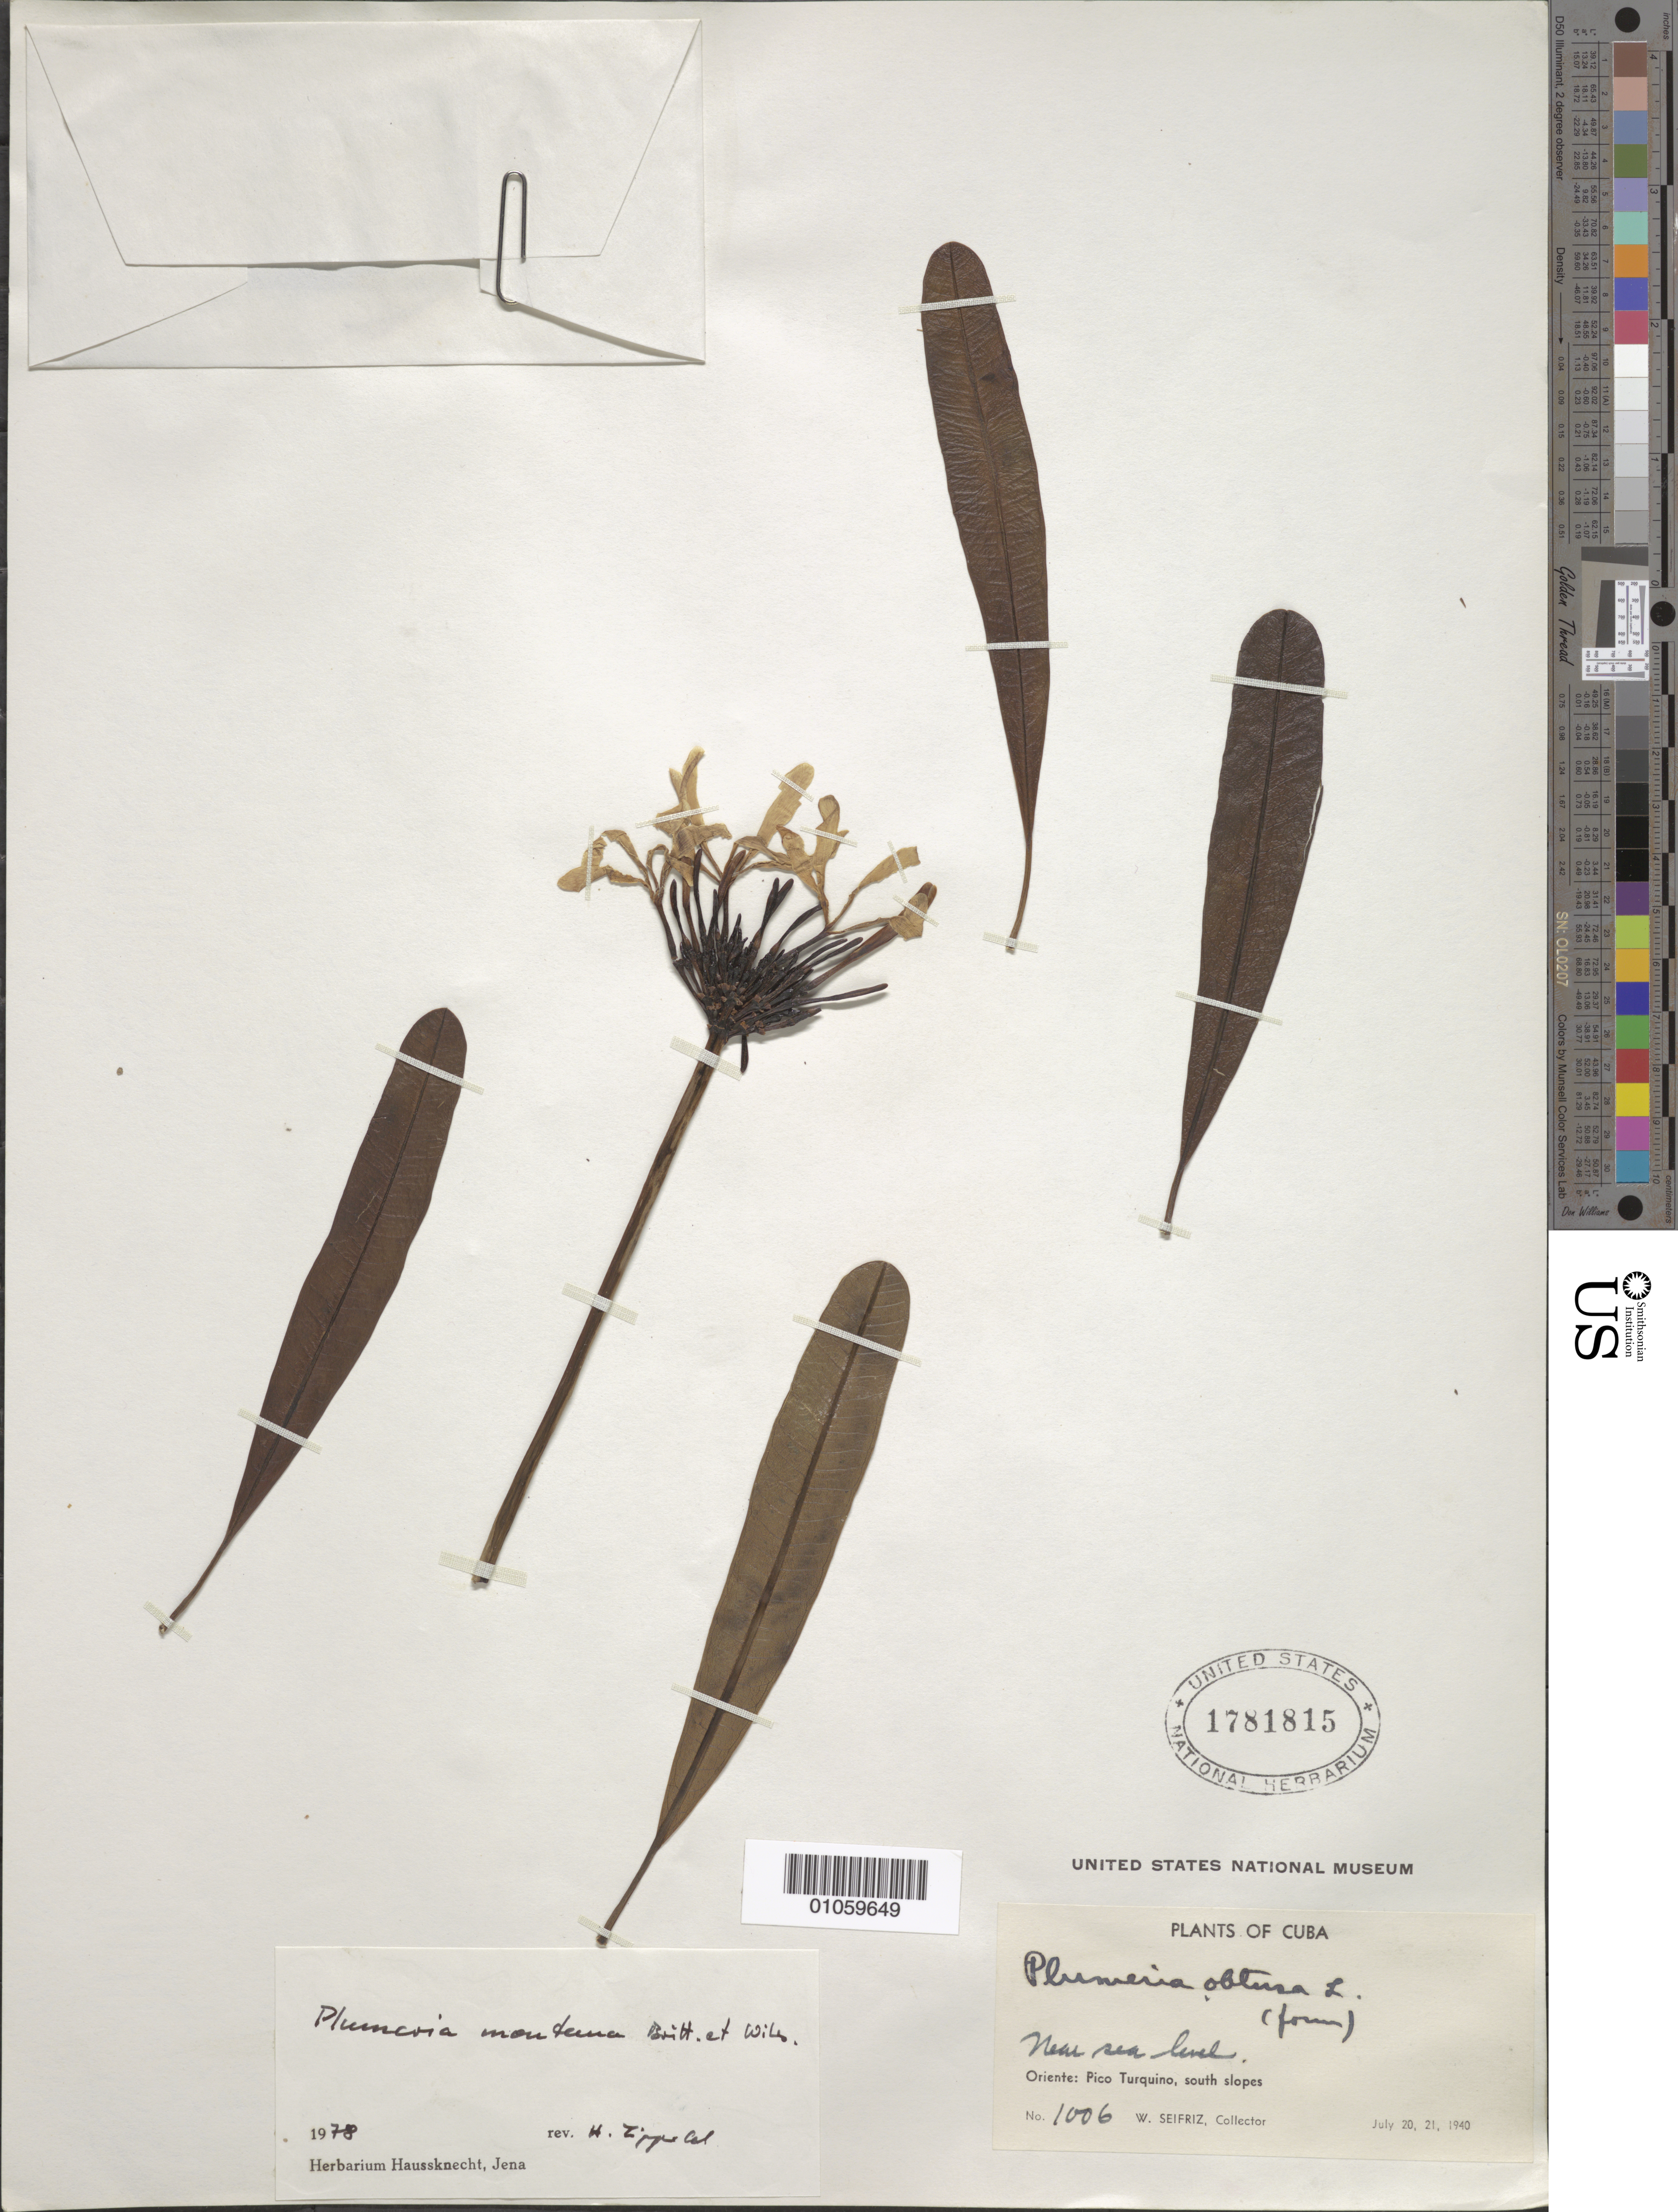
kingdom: Plantae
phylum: Tracheophyta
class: Magnoliopsida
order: Gentianales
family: Apocynaceae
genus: Plumeria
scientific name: Plumeria montana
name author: Britton & P. Wilson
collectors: W. Seifriz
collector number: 1006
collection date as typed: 20 Jul 1940 to 21 Jul 1940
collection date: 1940-07-20/1940-07-21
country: Cuba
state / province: Oriente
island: Cuba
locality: Pico Turquino, south slopes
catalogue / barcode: US 1781815